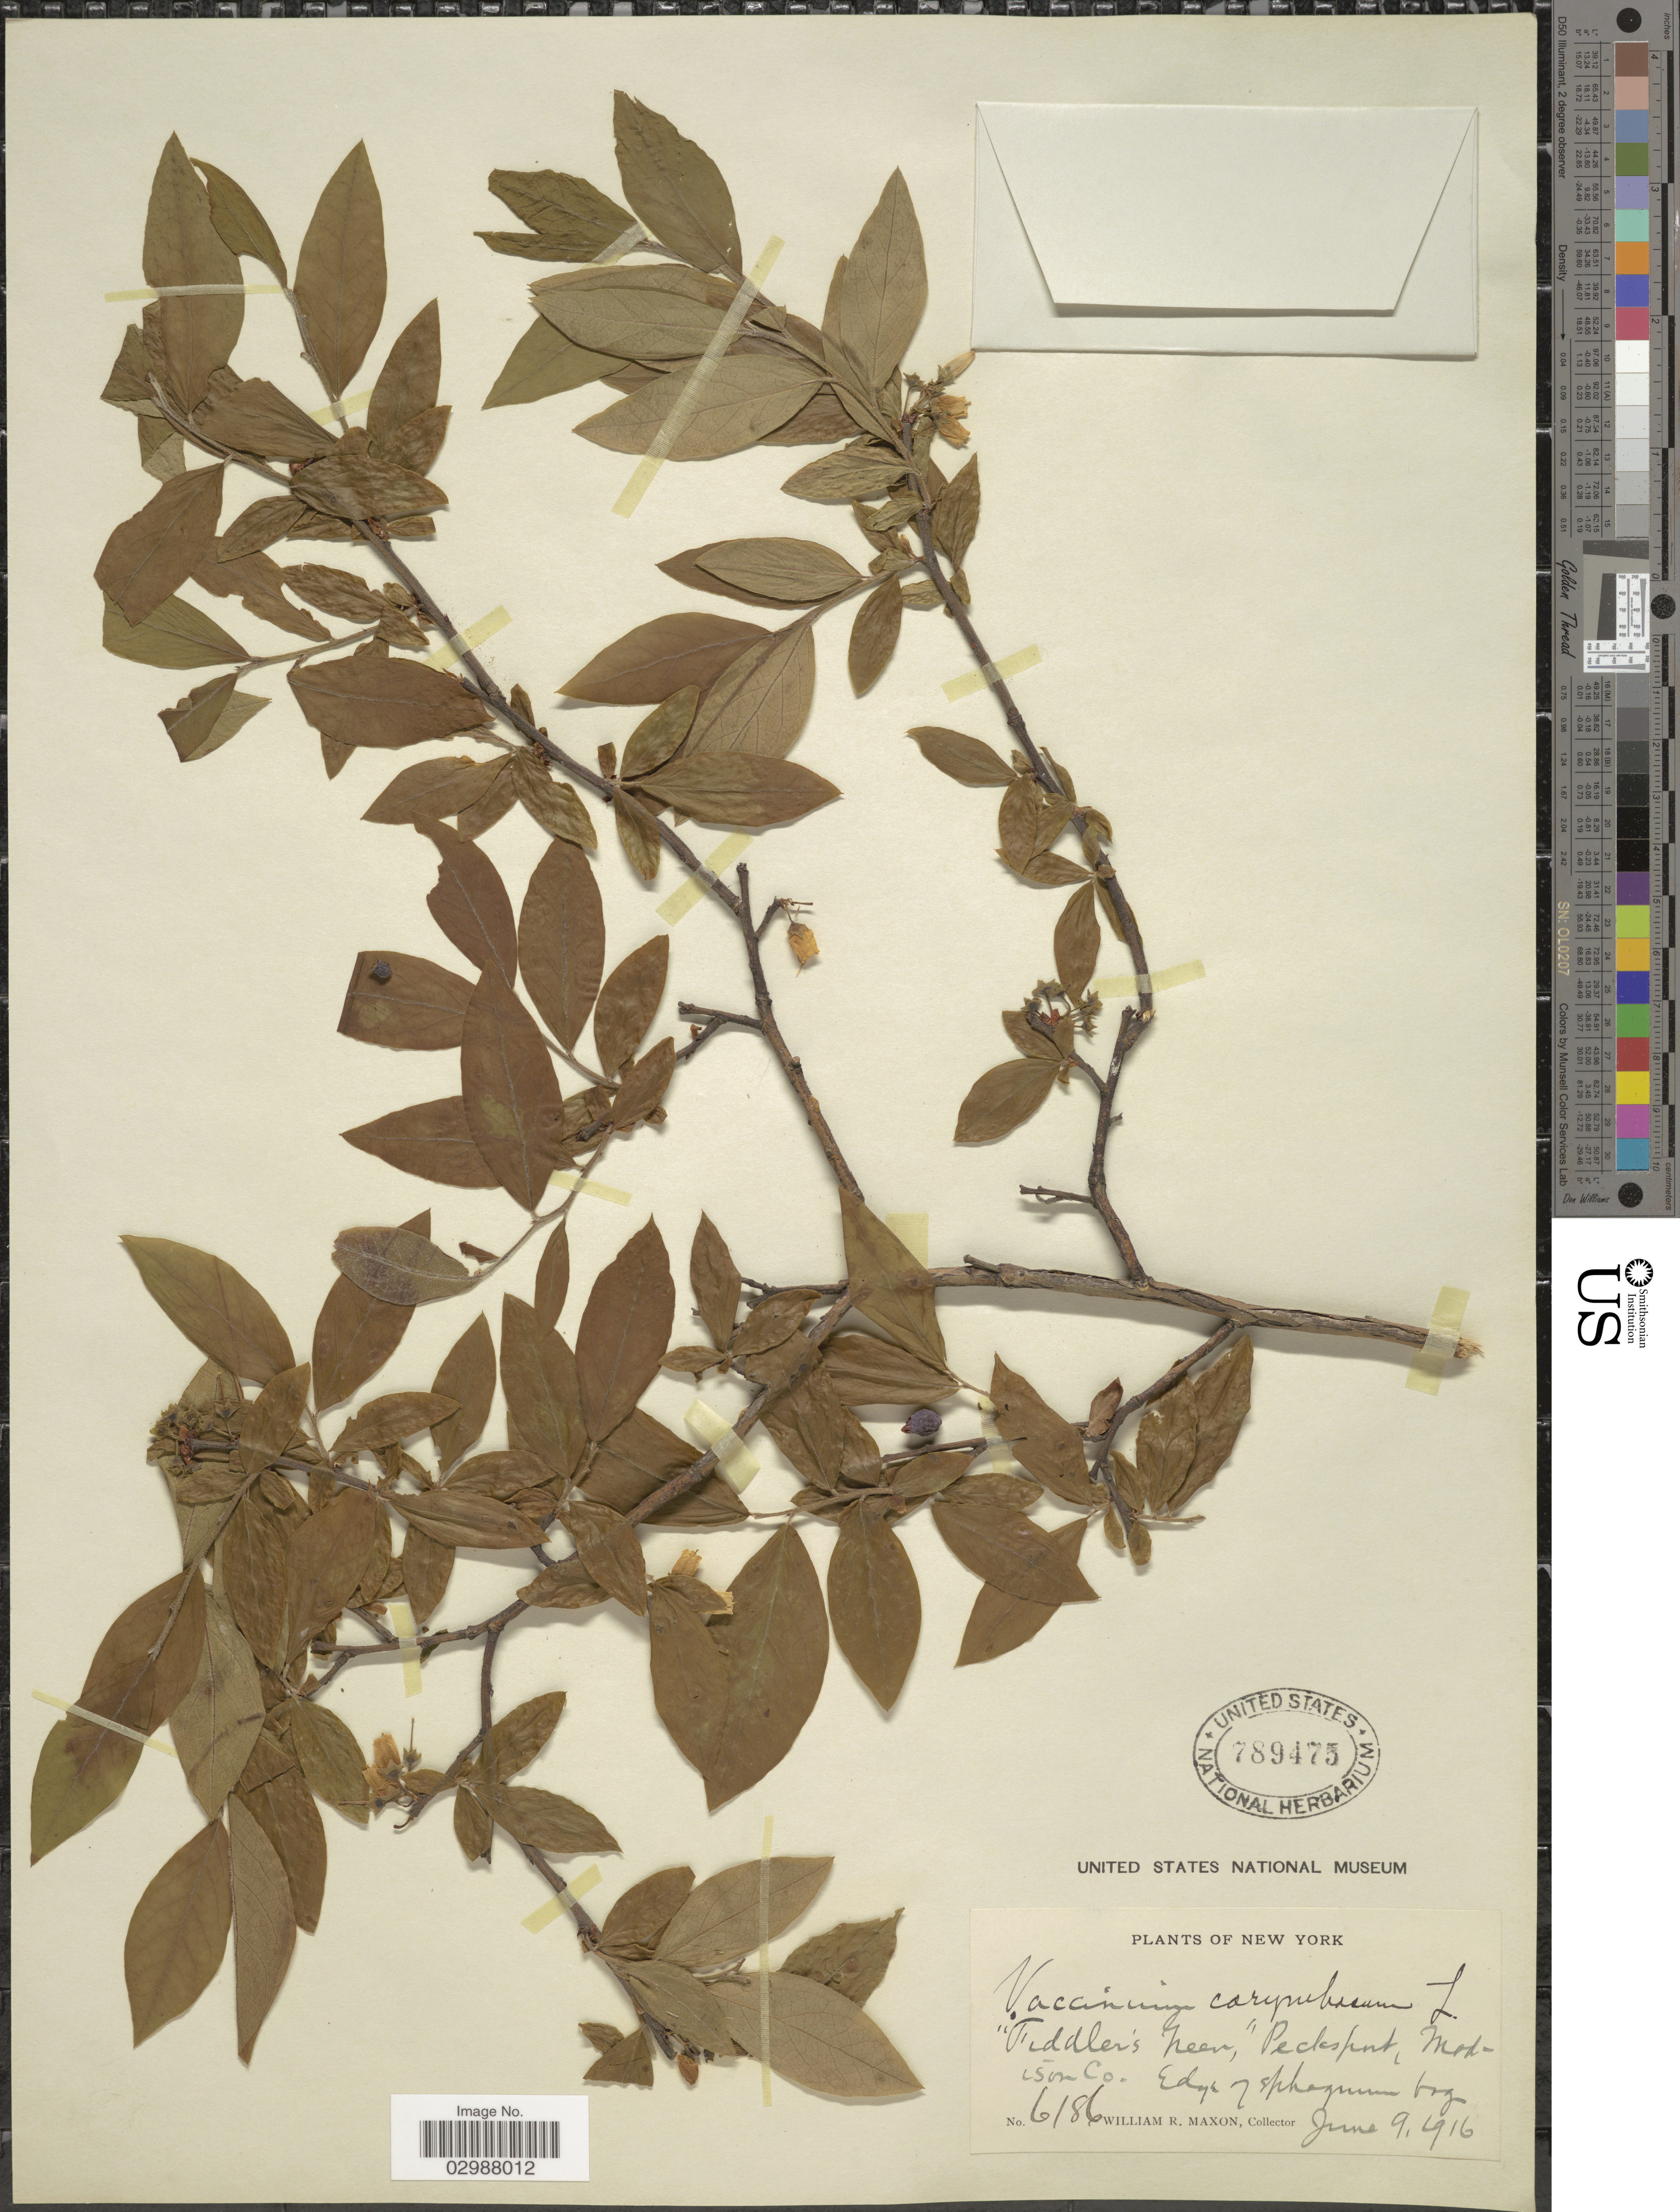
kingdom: Plantae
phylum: Tracheophyta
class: Magnoliopsida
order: Ericales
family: Ericaceae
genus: Vaccinium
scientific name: Vaccinium corymbosum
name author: L.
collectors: W. R. Maxon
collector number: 6186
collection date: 1916-06-09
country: United States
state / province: New York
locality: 'Fiddler's Green,' Pecksport, Madison Co. Edge of sphagnum bog.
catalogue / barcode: US 789475